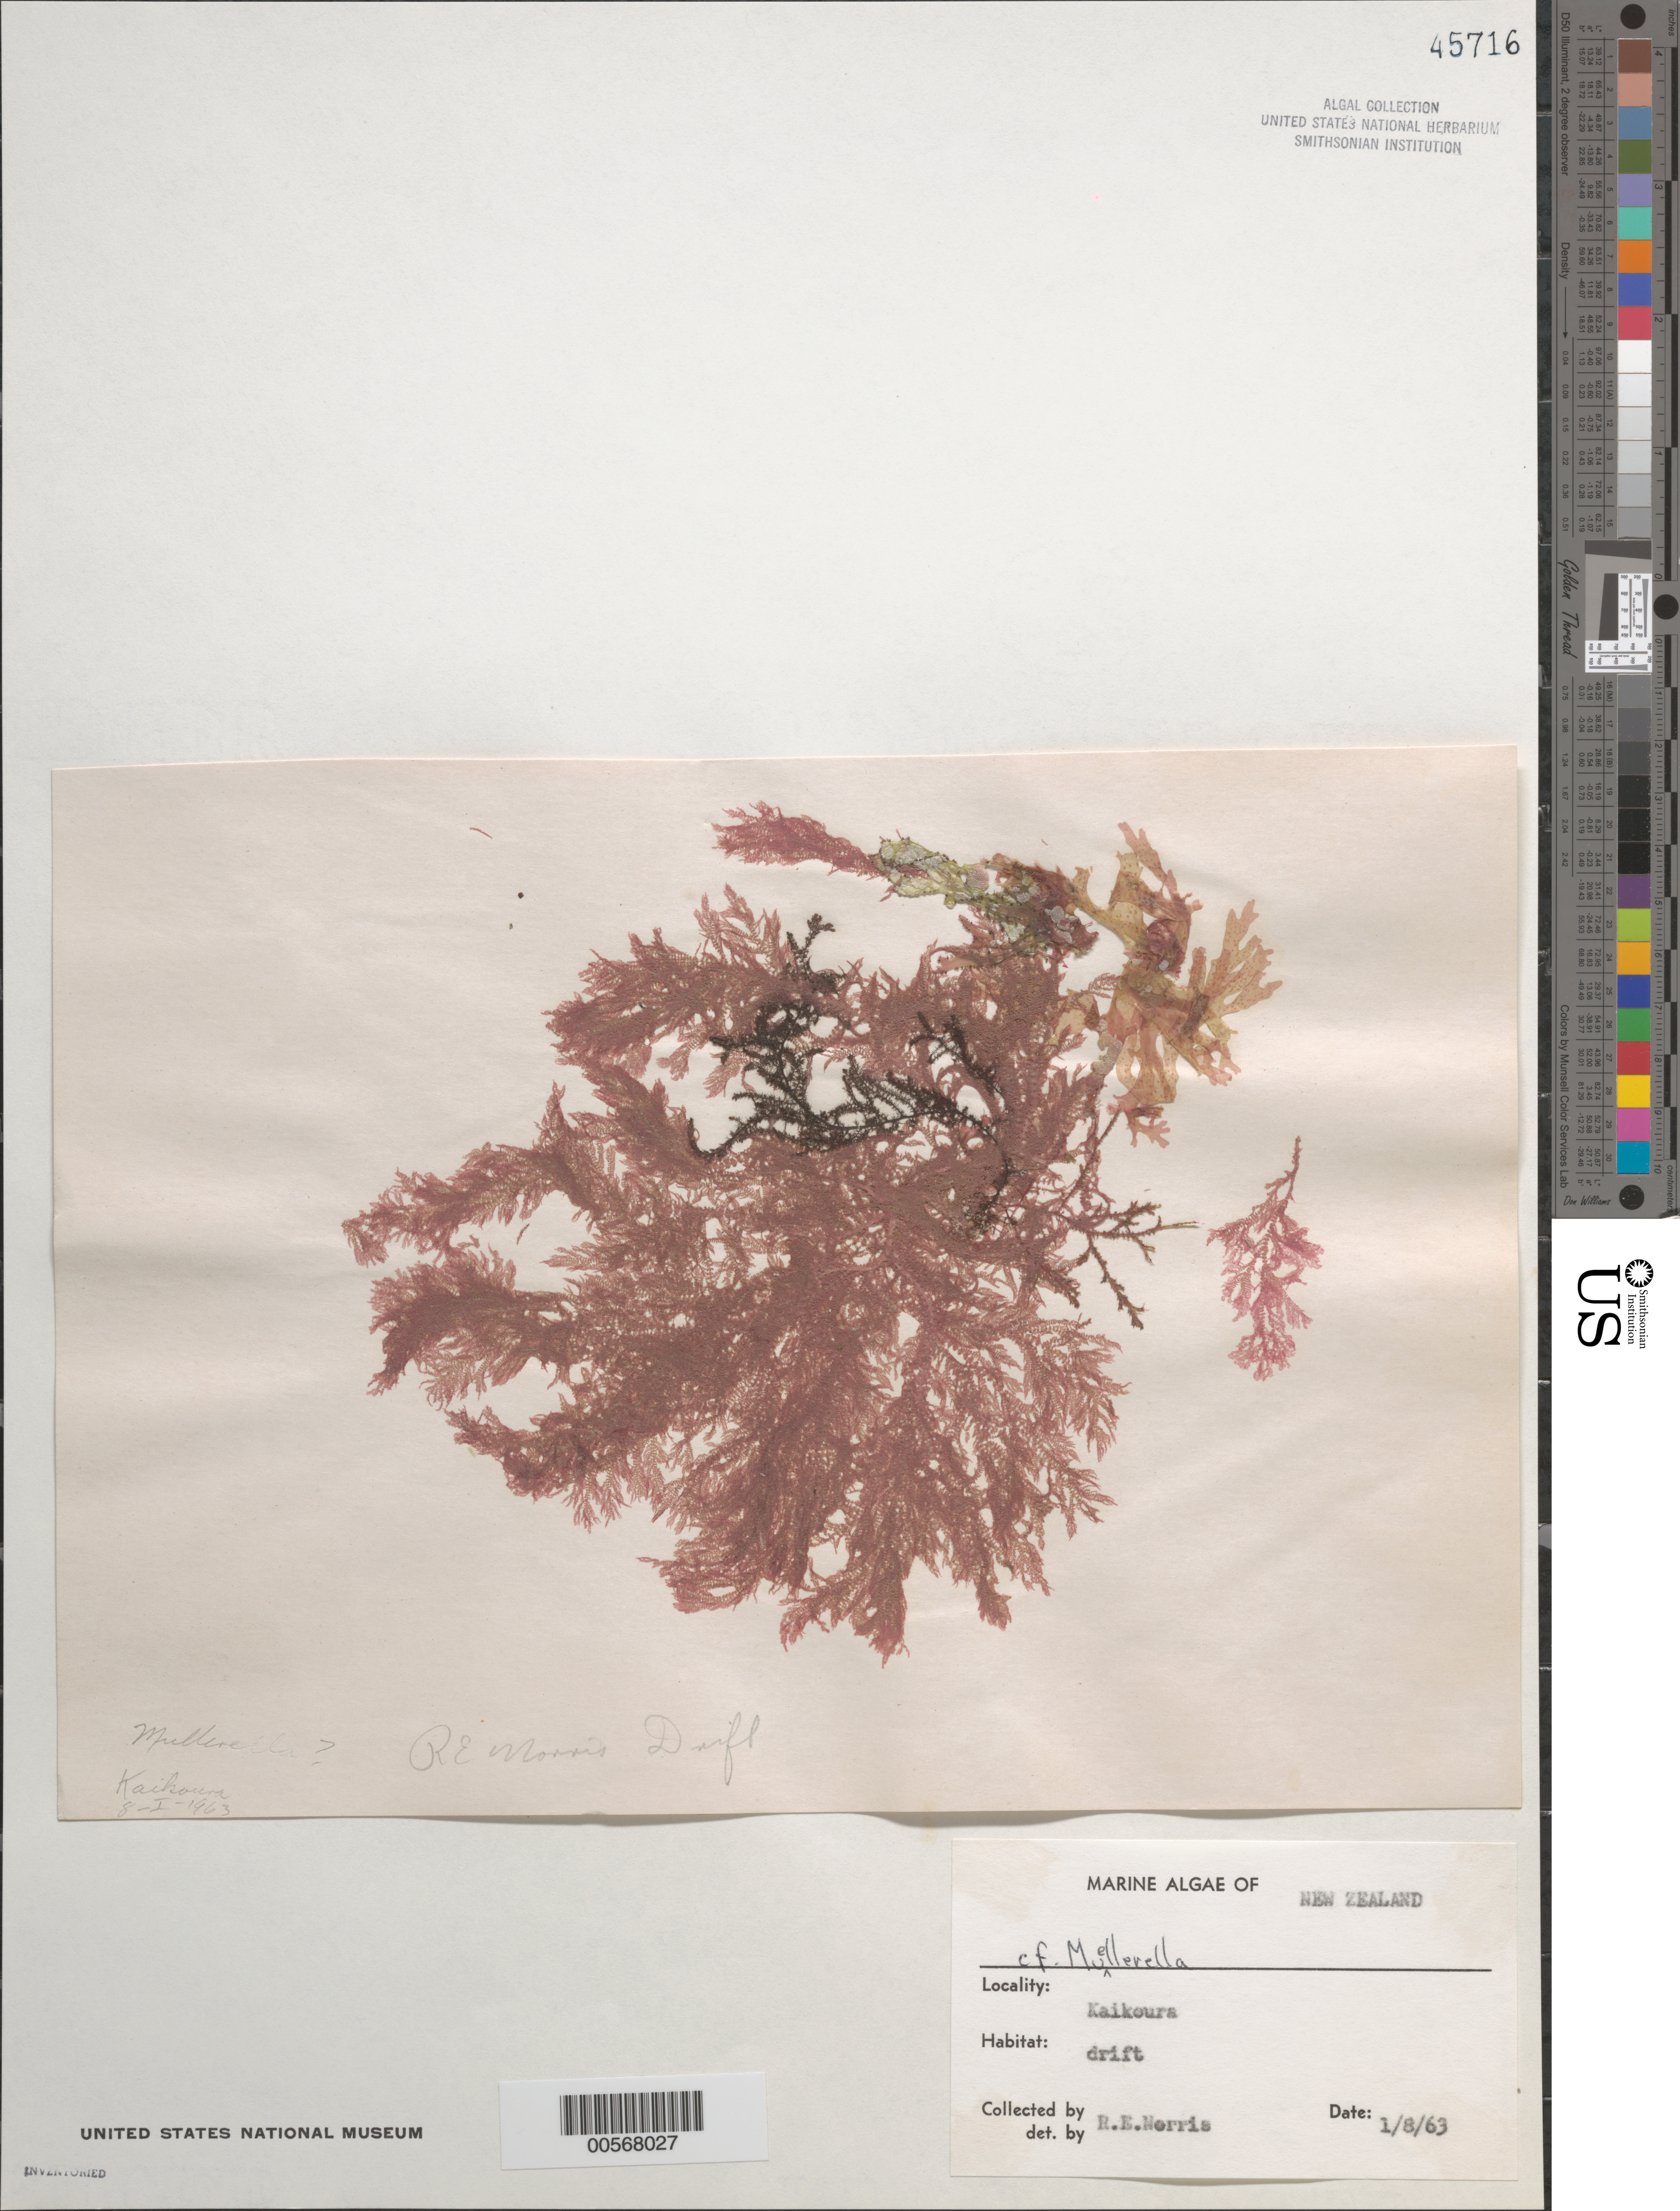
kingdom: Plantae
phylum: Rhodophyta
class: Florideophyceae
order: Ceramiales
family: Ceramiaceae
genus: Muellerella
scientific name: Muellerella sp.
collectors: R. E. Norris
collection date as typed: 08 Jan 1963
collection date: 1963-01-08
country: New Zealand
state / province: Canterbury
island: South Island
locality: Kaikoura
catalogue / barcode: US 45716